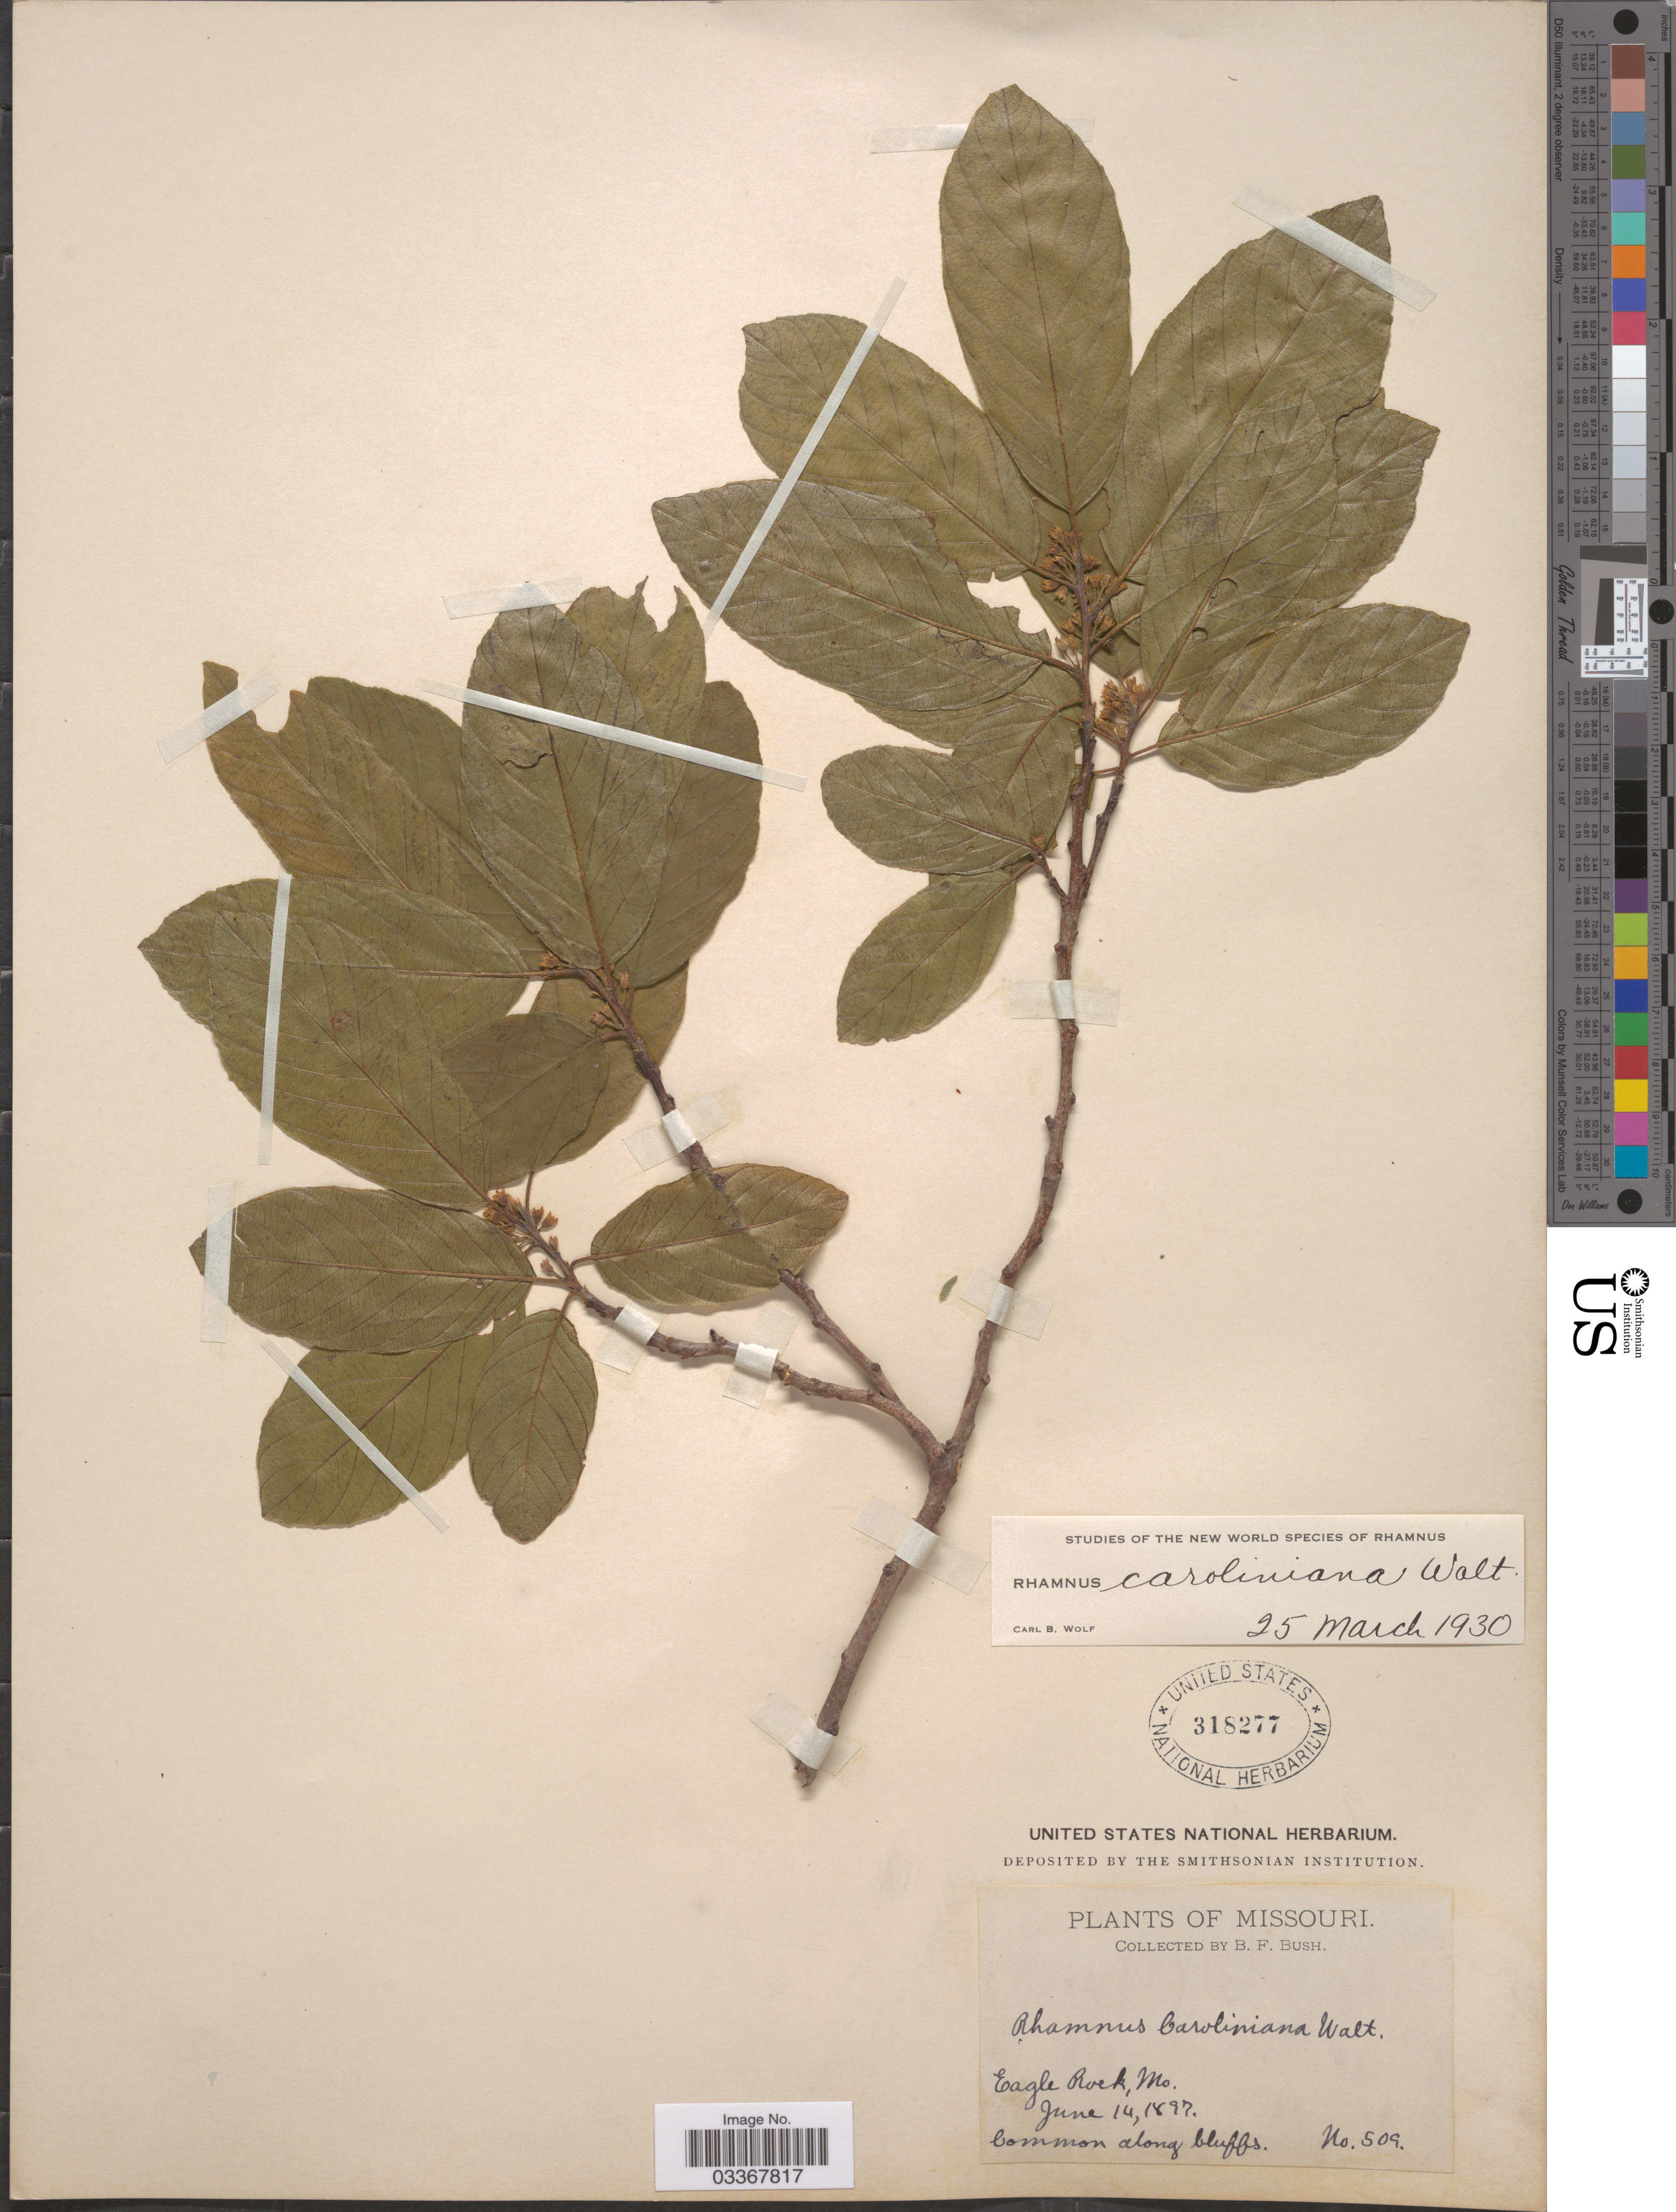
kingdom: Plantae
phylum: Tracheophyta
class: Magnoliopsida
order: Rosales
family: Rhamnaceae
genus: Frangula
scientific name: Frangula caroliniana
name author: (Walter) A. Gray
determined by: Strong, Mark T., (BOT), Smithsonian Institution - National Museum of Natural History (UNITED STATES)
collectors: B. F. Bush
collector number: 509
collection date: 1897-06-14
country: United States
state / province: Missouri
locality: Eagle Rock.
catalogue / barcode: US 318277